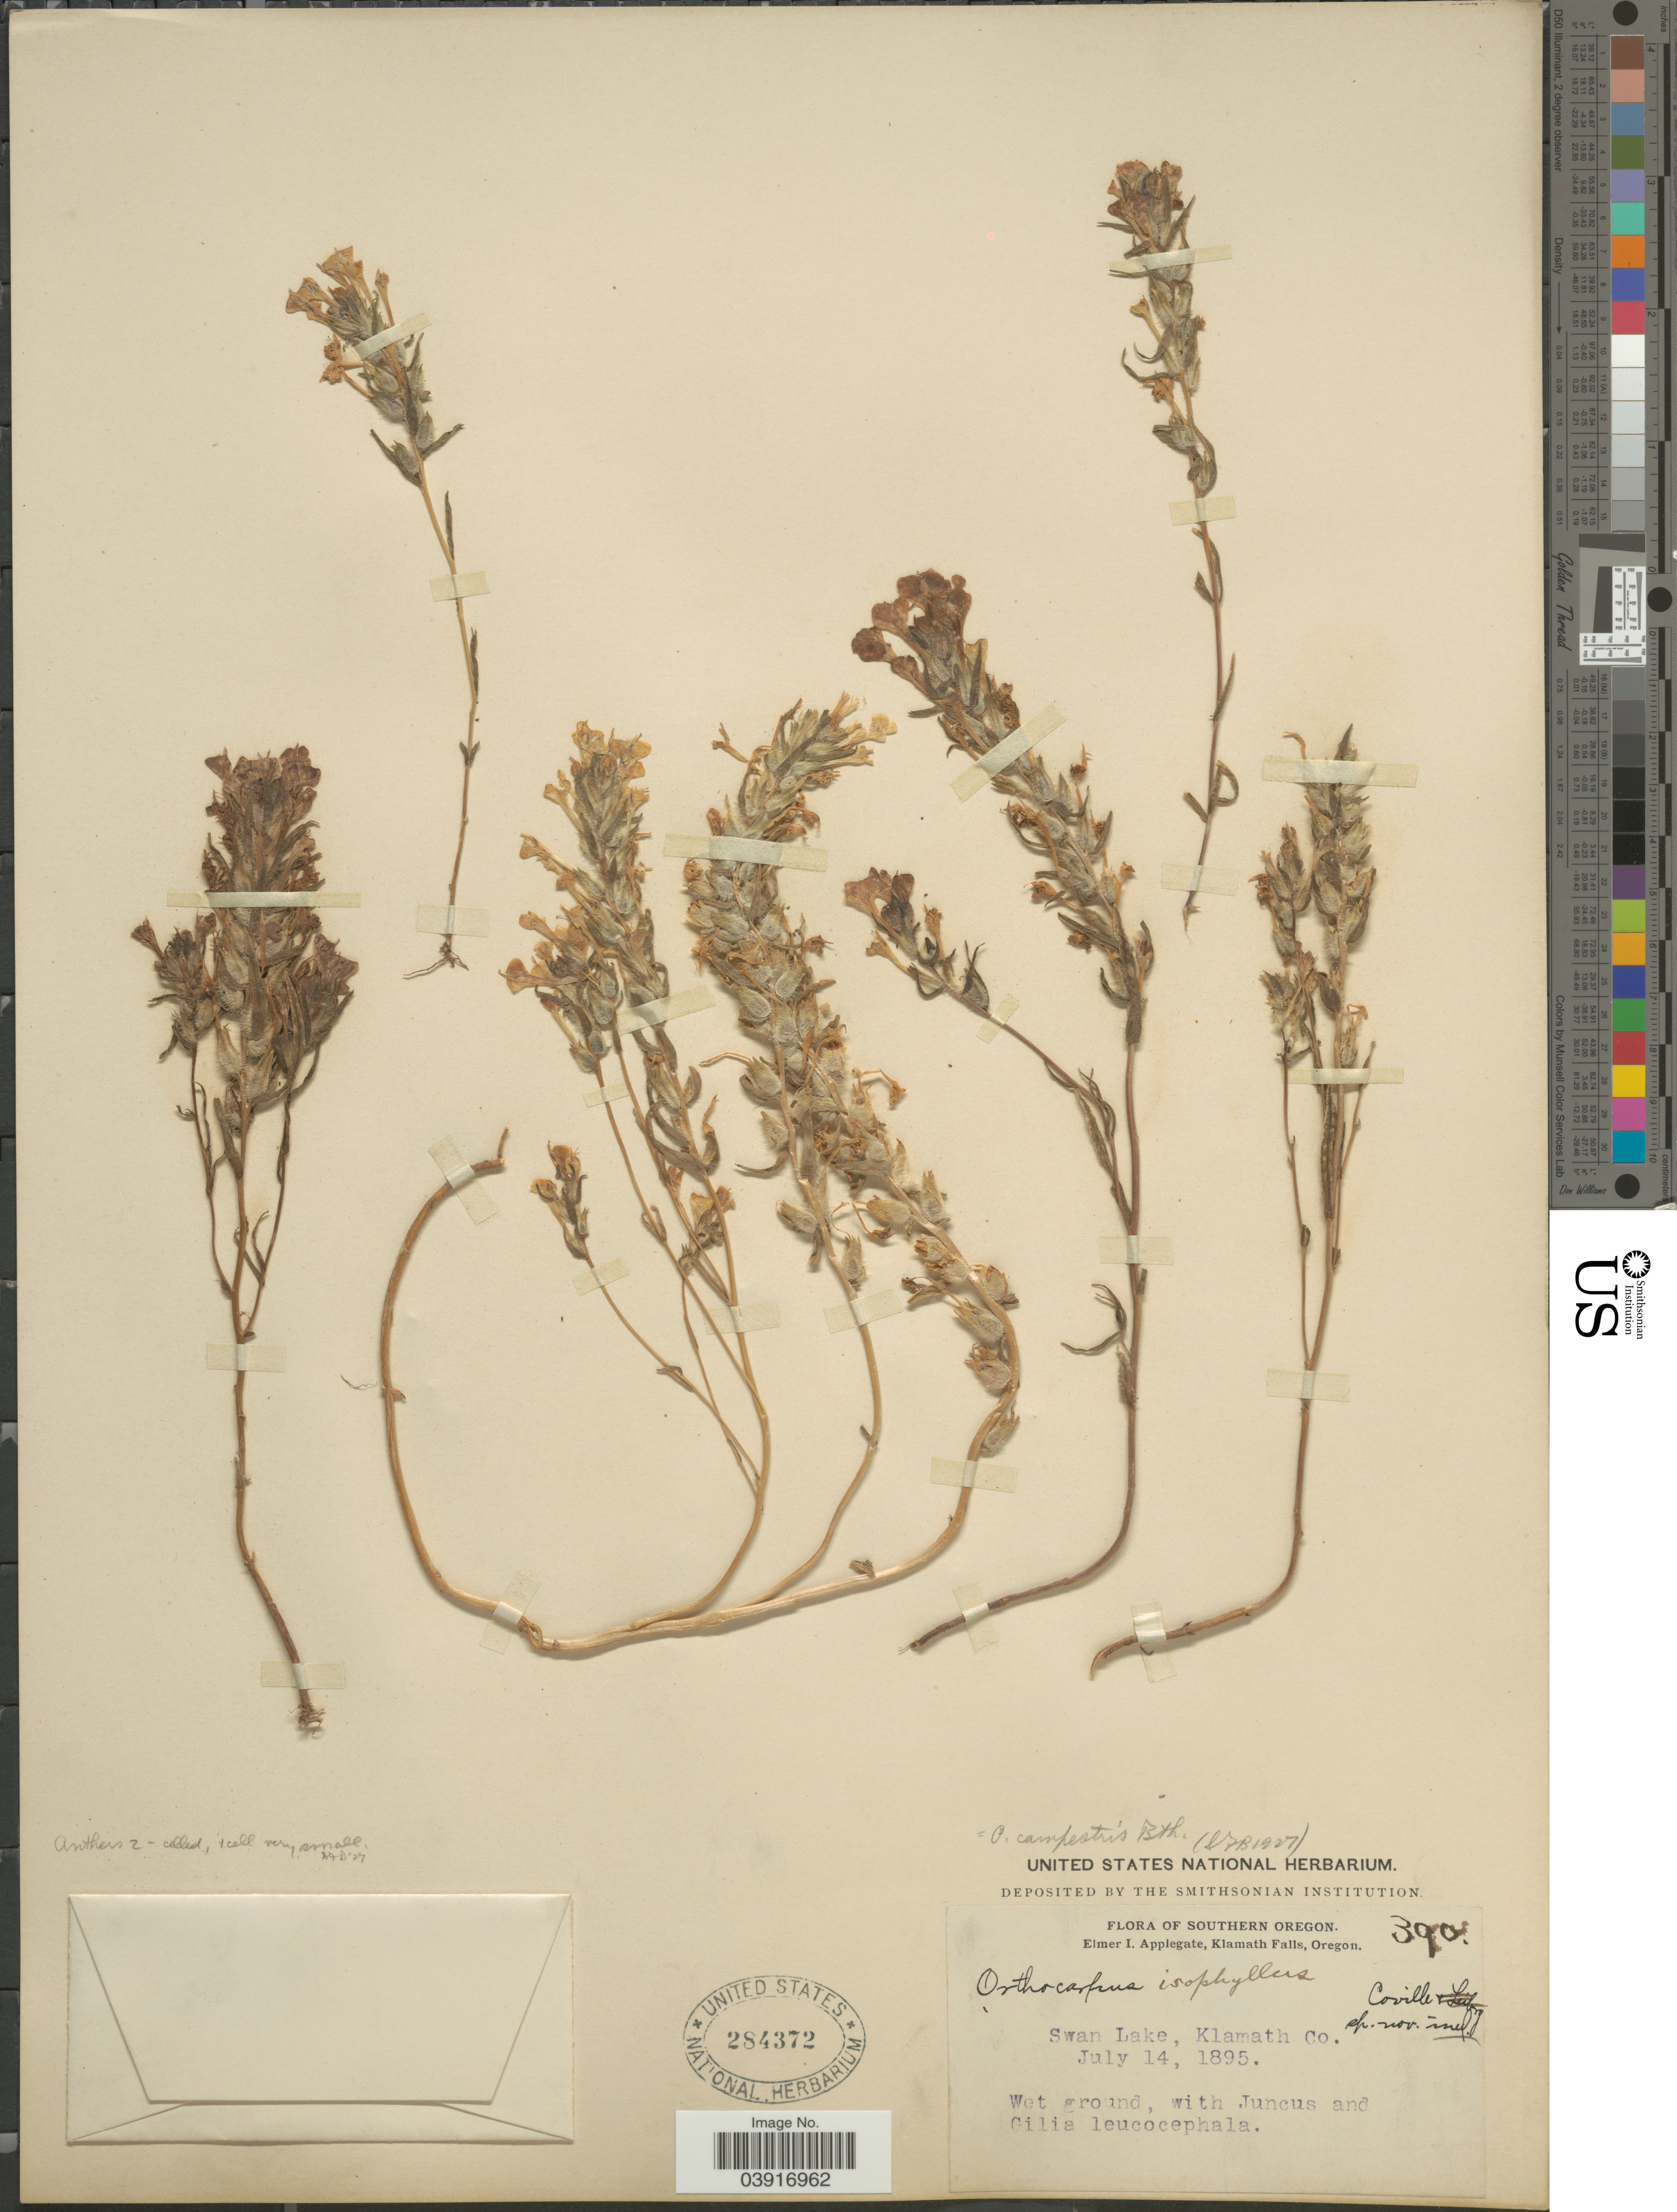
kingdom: Plantae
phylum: Tracheophyta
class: Magnoliopsida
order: Lamiales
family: Orobanchaceae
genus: Orthocarpus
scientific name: Orthocarpus campestris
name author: Benth.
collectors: E. I. Applegate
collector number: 390?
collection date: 1895-07-14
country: United States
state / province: Oregon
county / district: Klamath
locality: Southern Oregon. Klamath Falls. Swan Lake, Klamath Co.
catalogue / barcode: US 284372